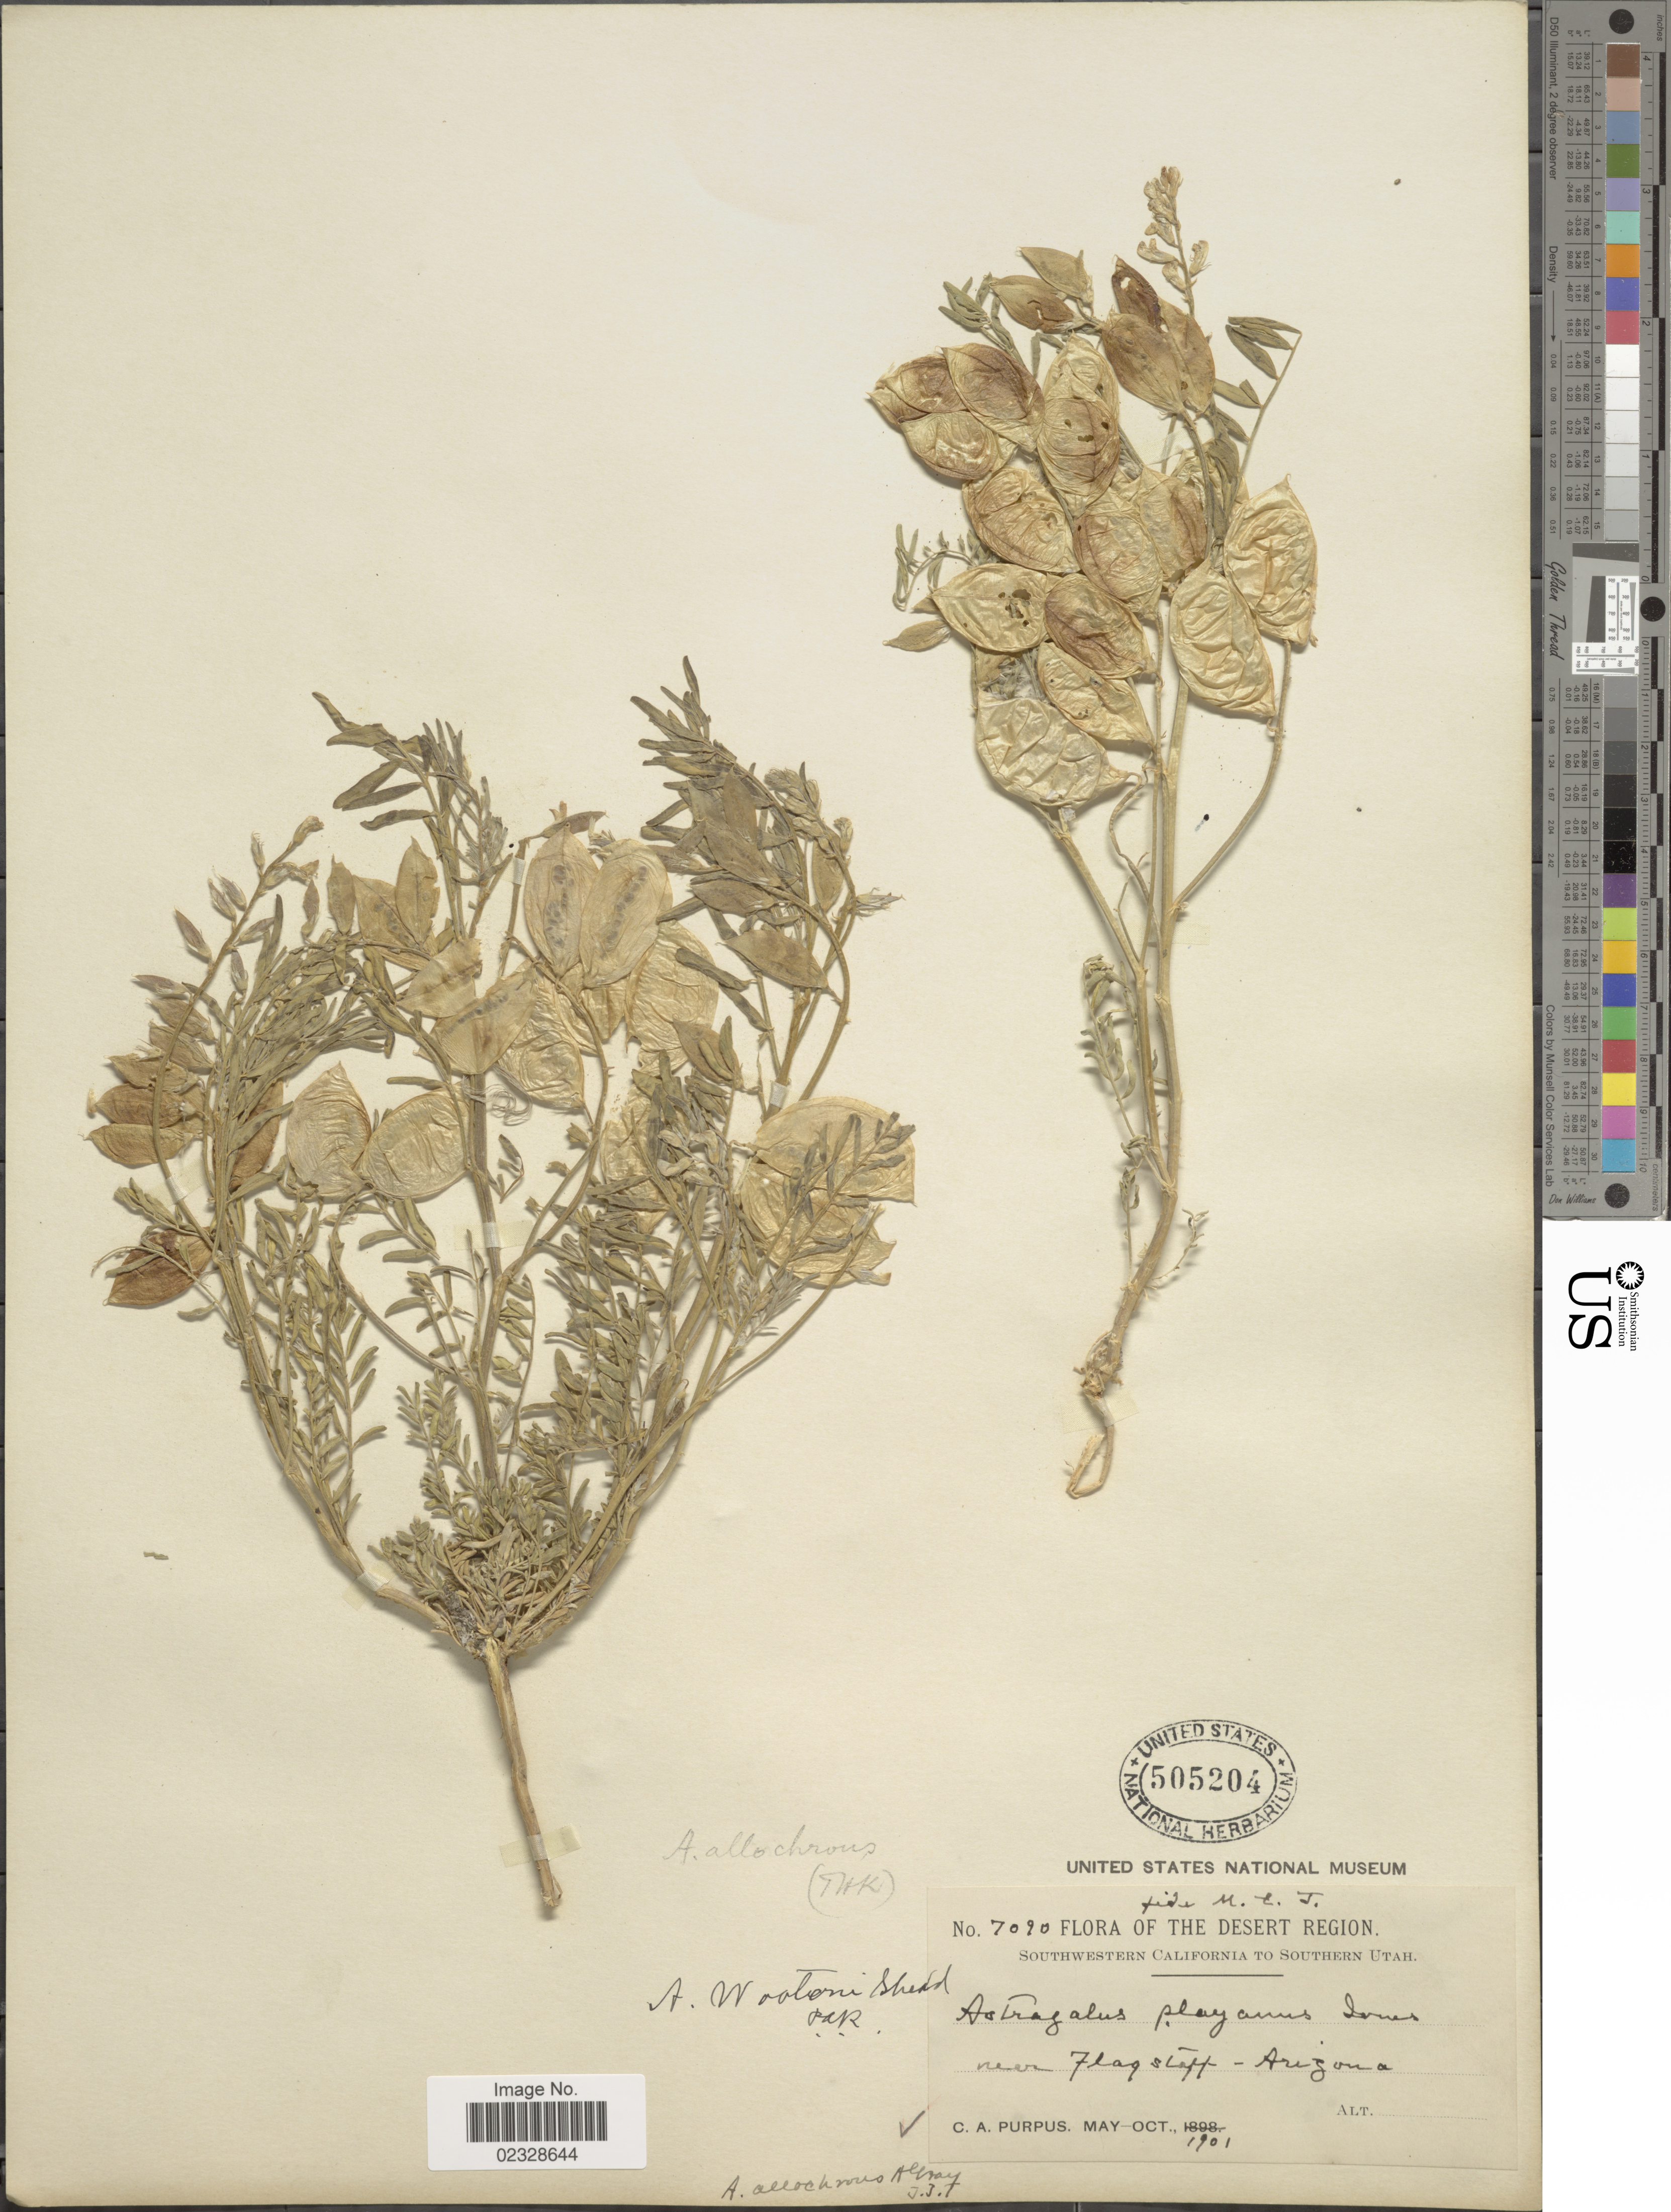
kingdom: Plantae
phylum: Tracheophyta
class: Magnoliopsida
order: Fabales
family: Fabaceae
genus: Astragalus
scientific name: Astragalus allochrous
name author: A. Gray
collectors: C. A. Purpus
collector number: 7090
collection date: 1901-05/1901-10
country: United States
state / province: Arizona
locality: Desert Region. Southwestern California to Southern Utah. Near Flagstaff - Arizona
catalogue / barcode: US 505204